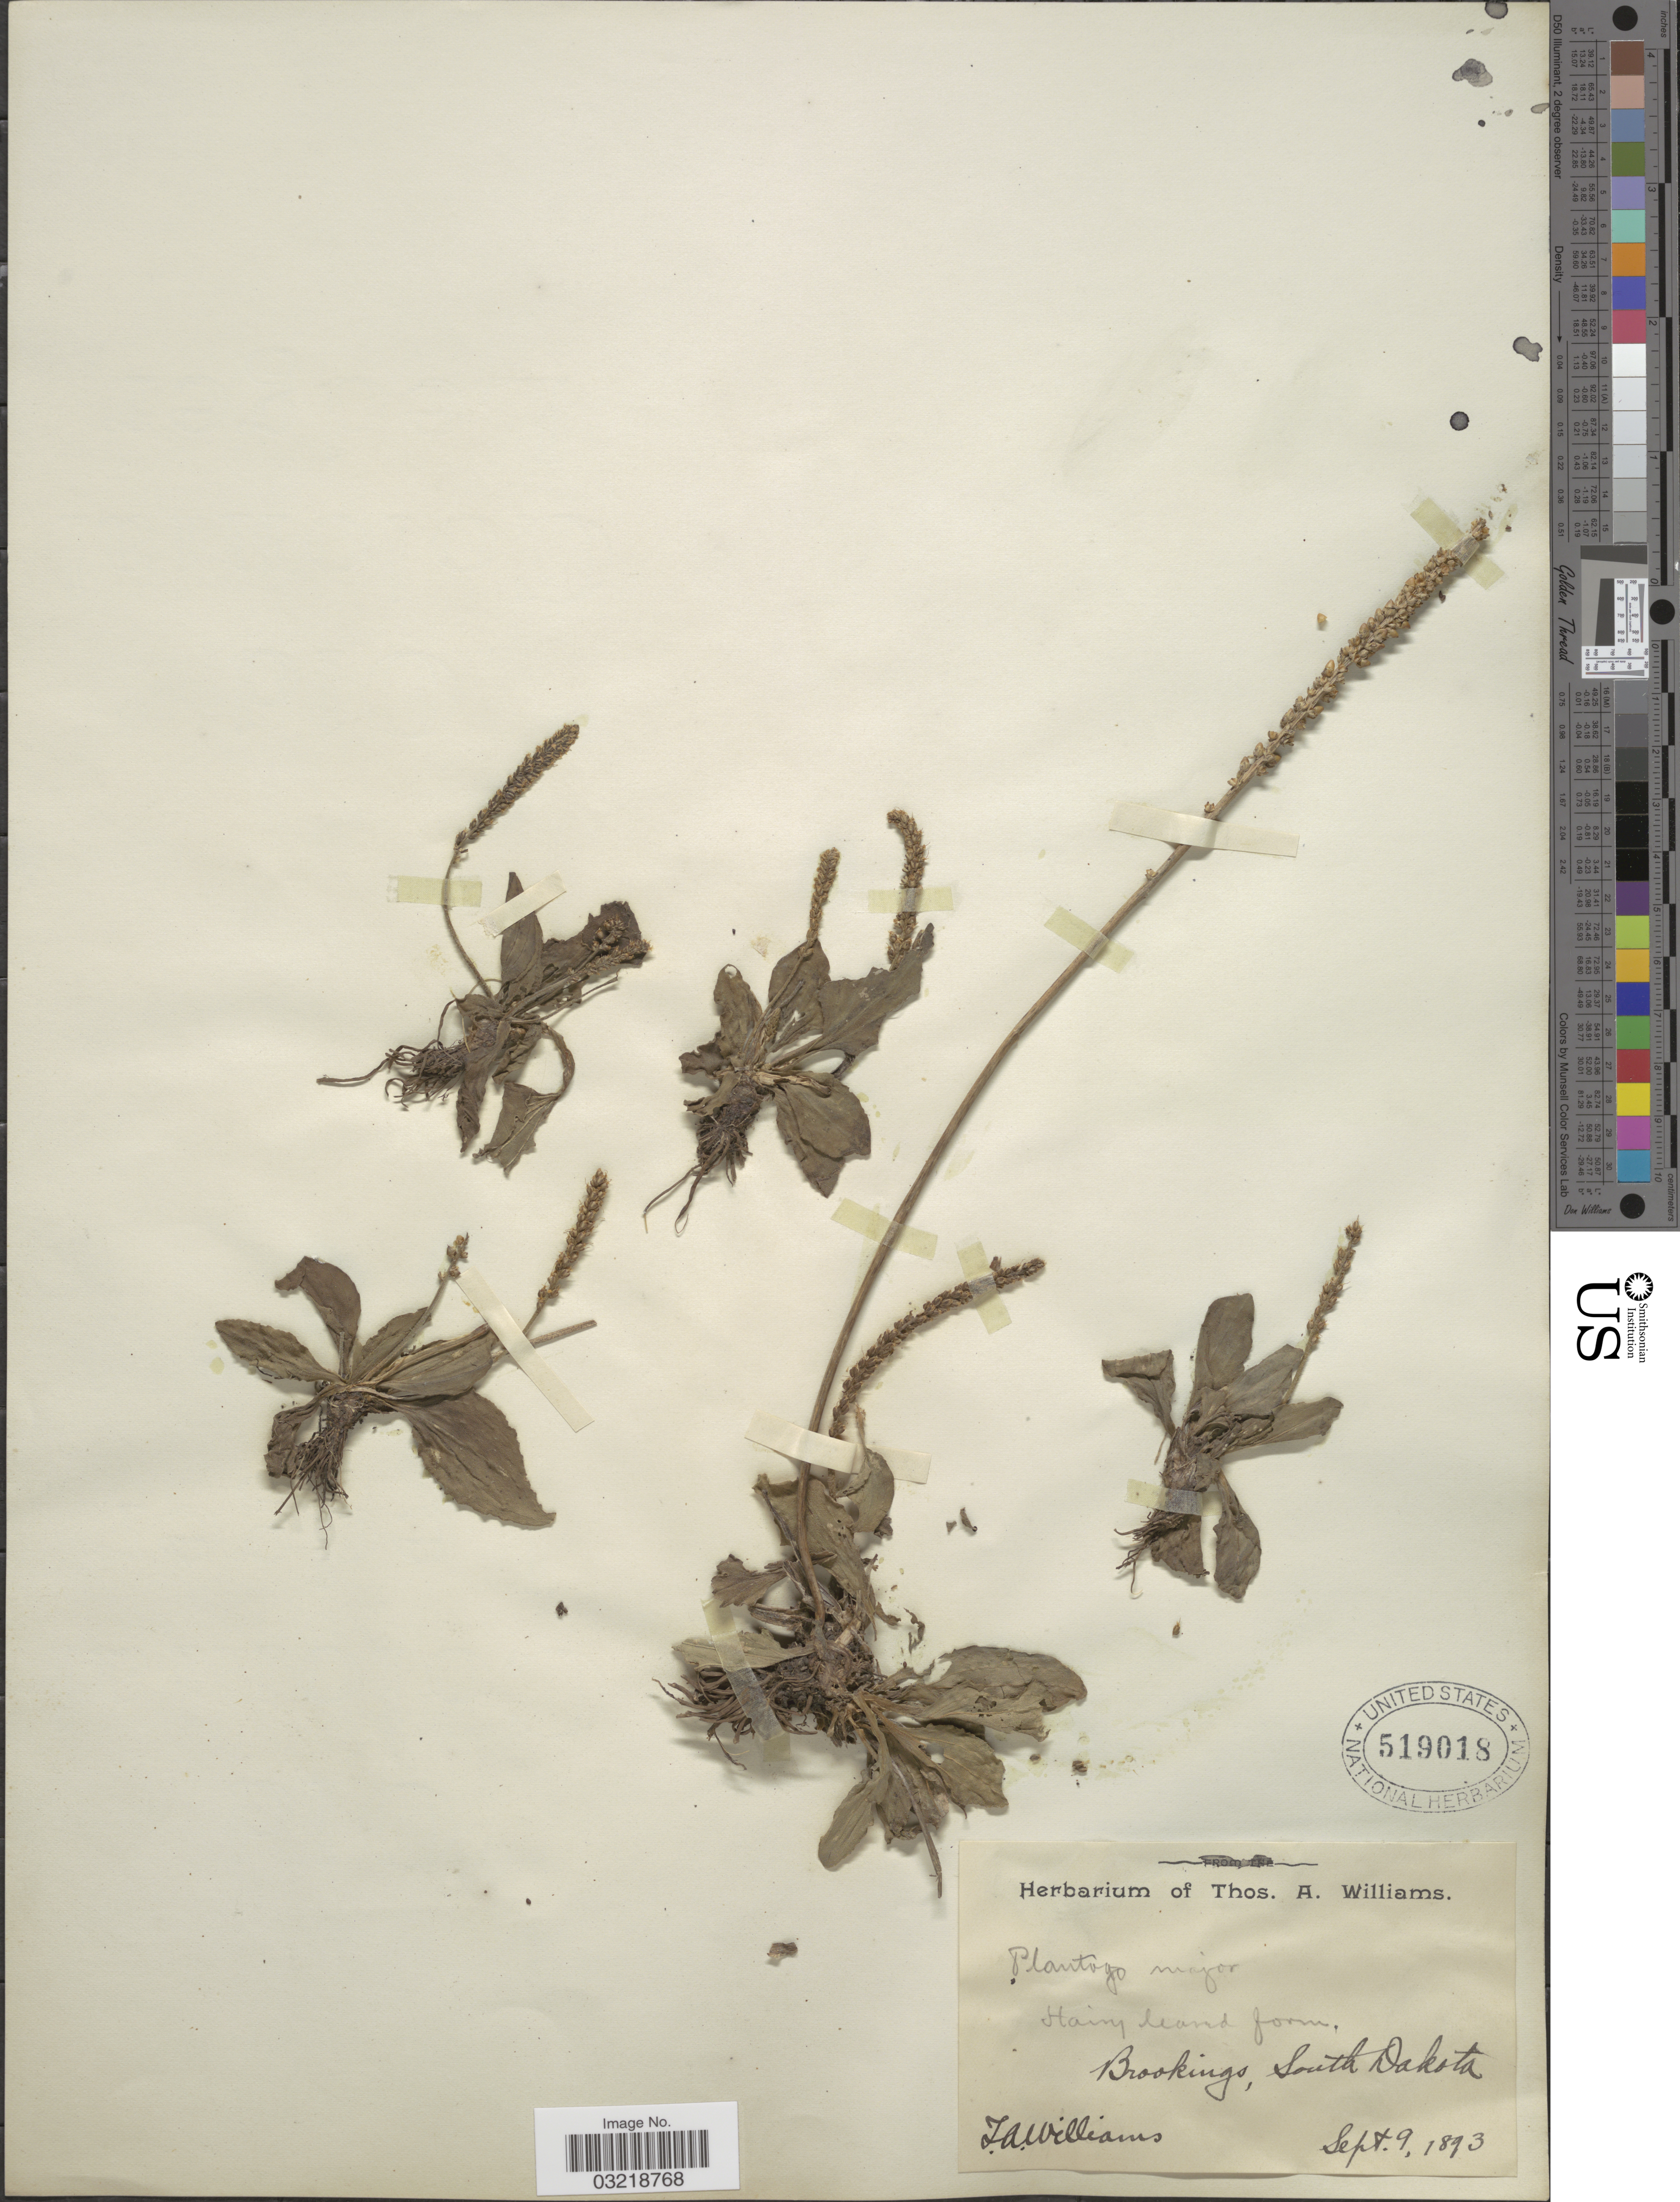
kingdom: Plantae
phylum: Tracheophyta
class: Magnoliopsida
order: Lamiales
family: Plantaginaceae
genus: Plantago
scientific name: Plantago major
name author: L.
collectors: T. A. Williams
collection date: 1893-09-09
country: United States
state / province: South Dakota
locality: Brookings.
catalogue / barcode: US 519018